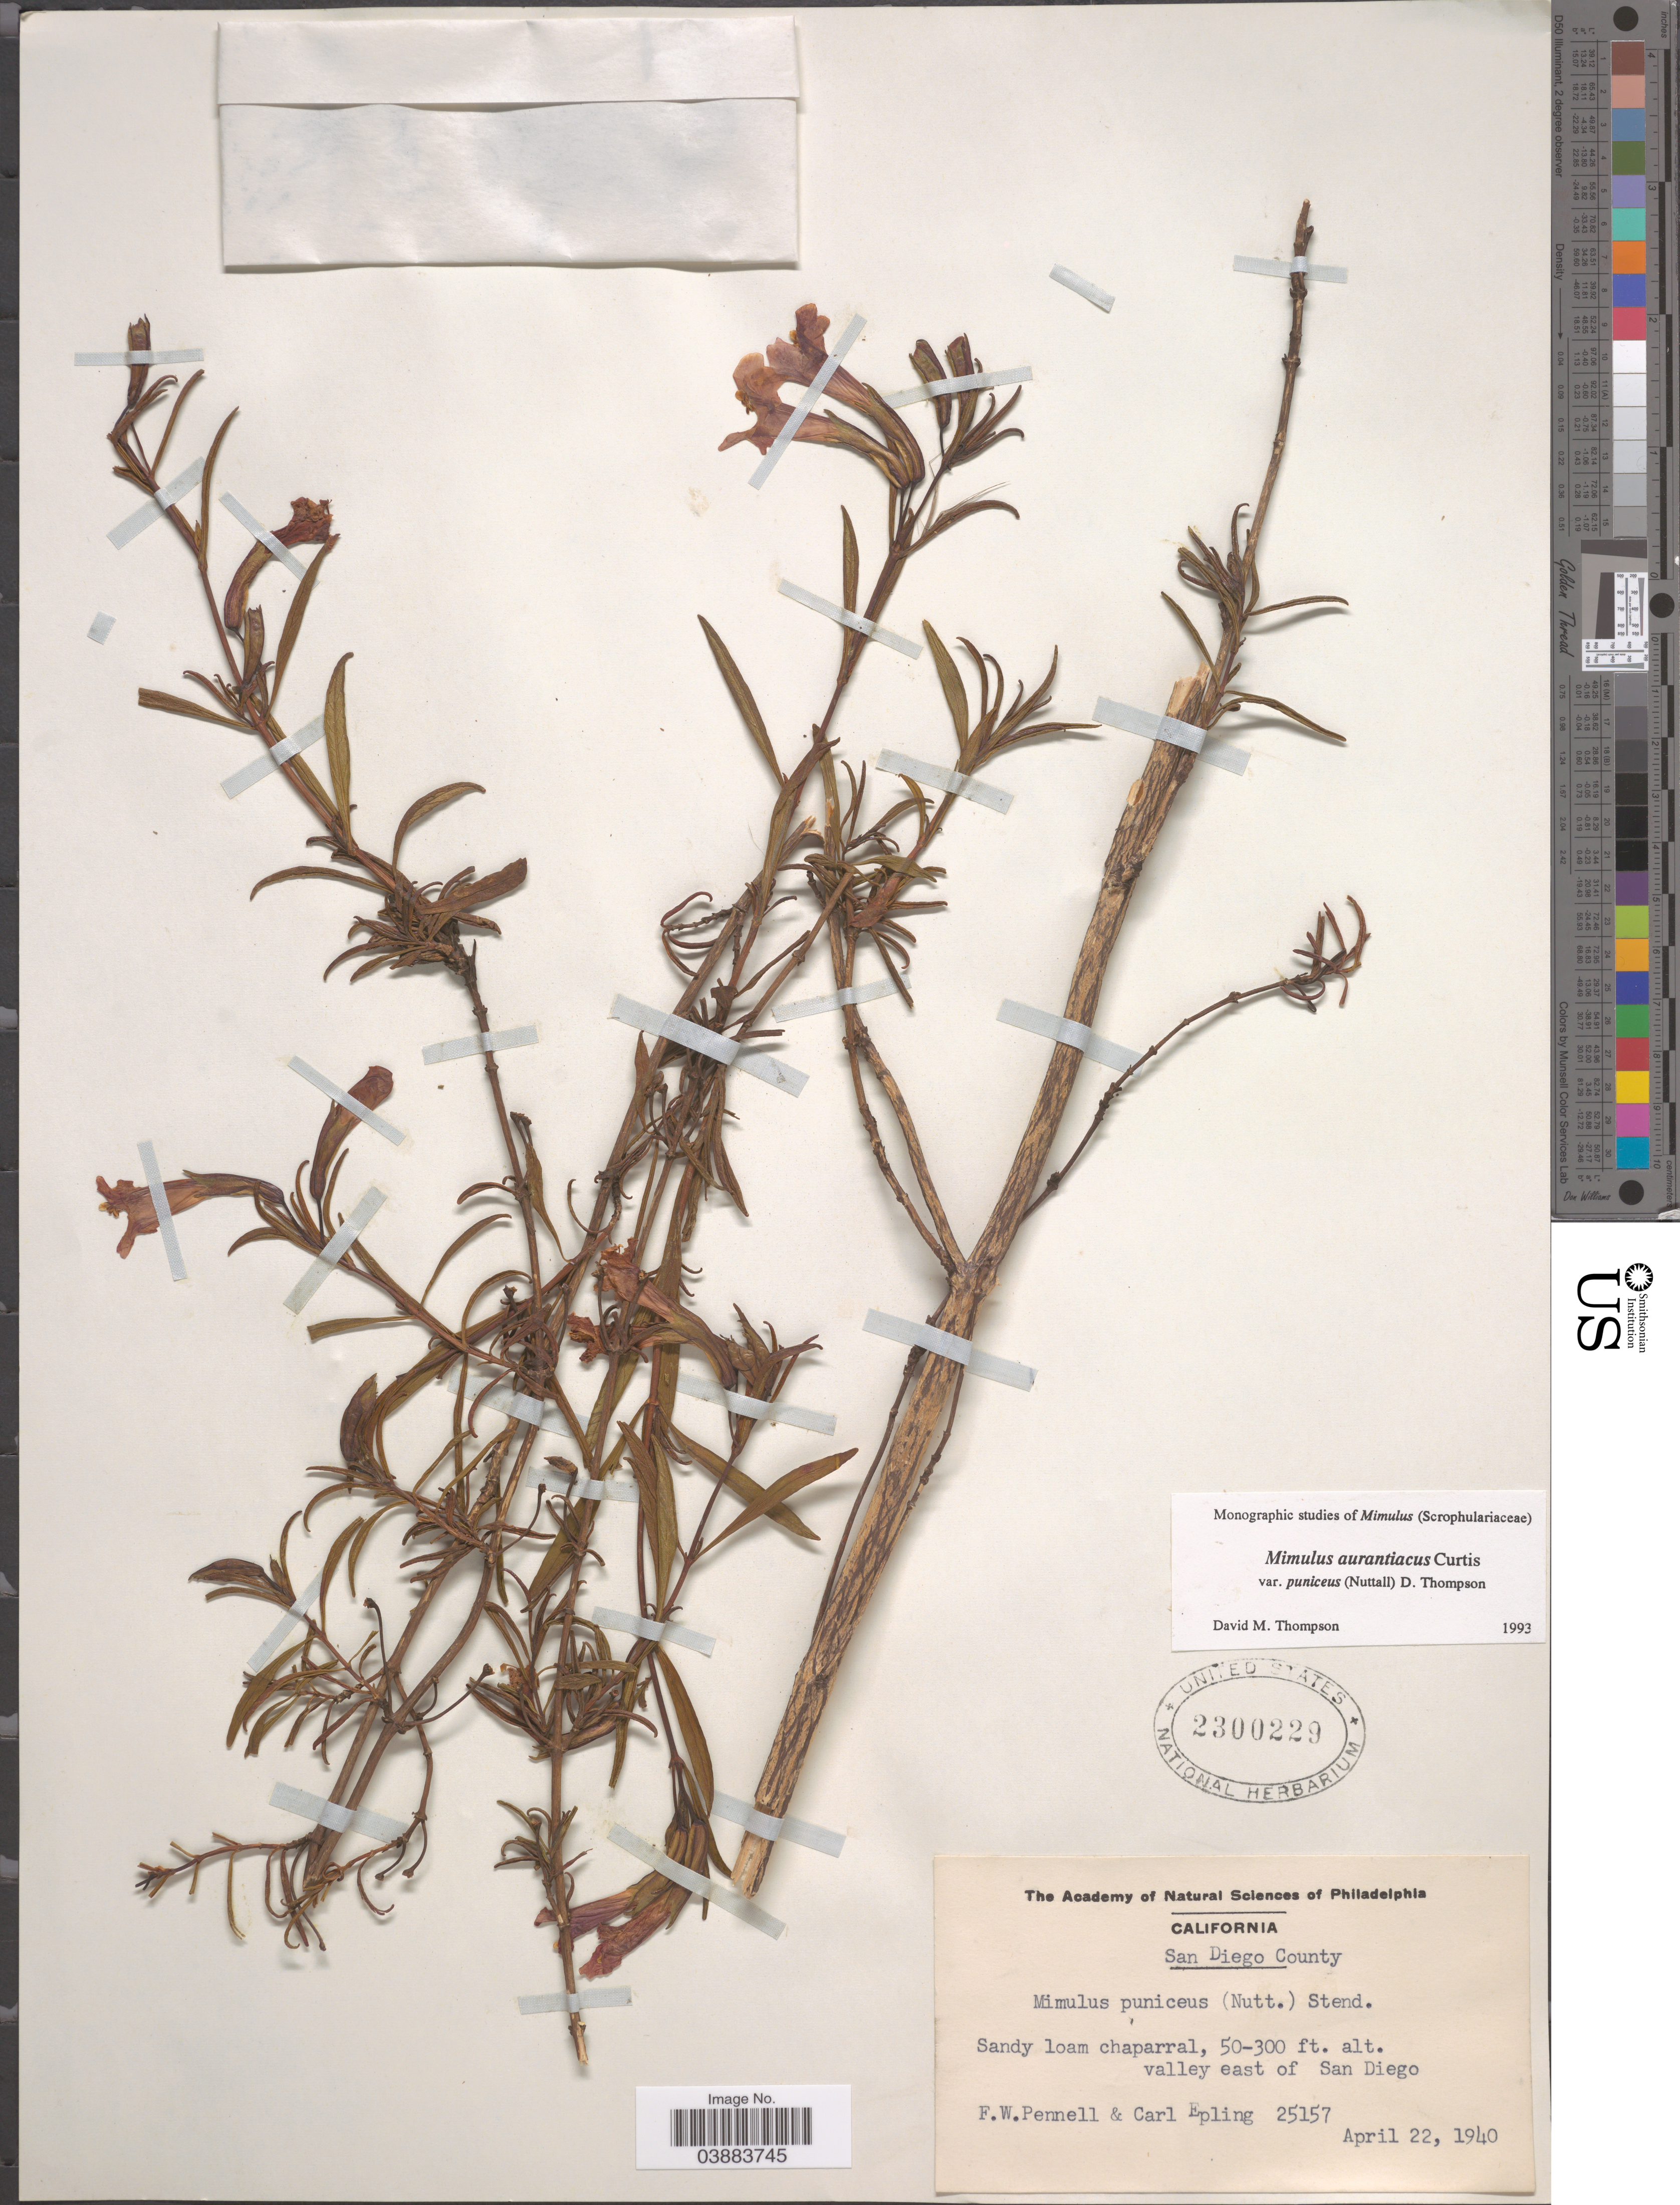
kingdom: Plantae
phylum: Tracheophyta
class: Magnoliopsida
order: Lamiales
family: Phrymaceae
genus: Diplacus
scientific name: Diplacus aurantiacus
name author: (Curtis) Jeps.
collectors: F. W. Pennell & C. C. Epling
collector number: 25157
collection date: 1940-04-22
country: United States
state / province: California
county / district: San Diego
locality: San Diego County. Valley east of San Diego.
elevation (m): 15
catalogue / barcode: US 2300229